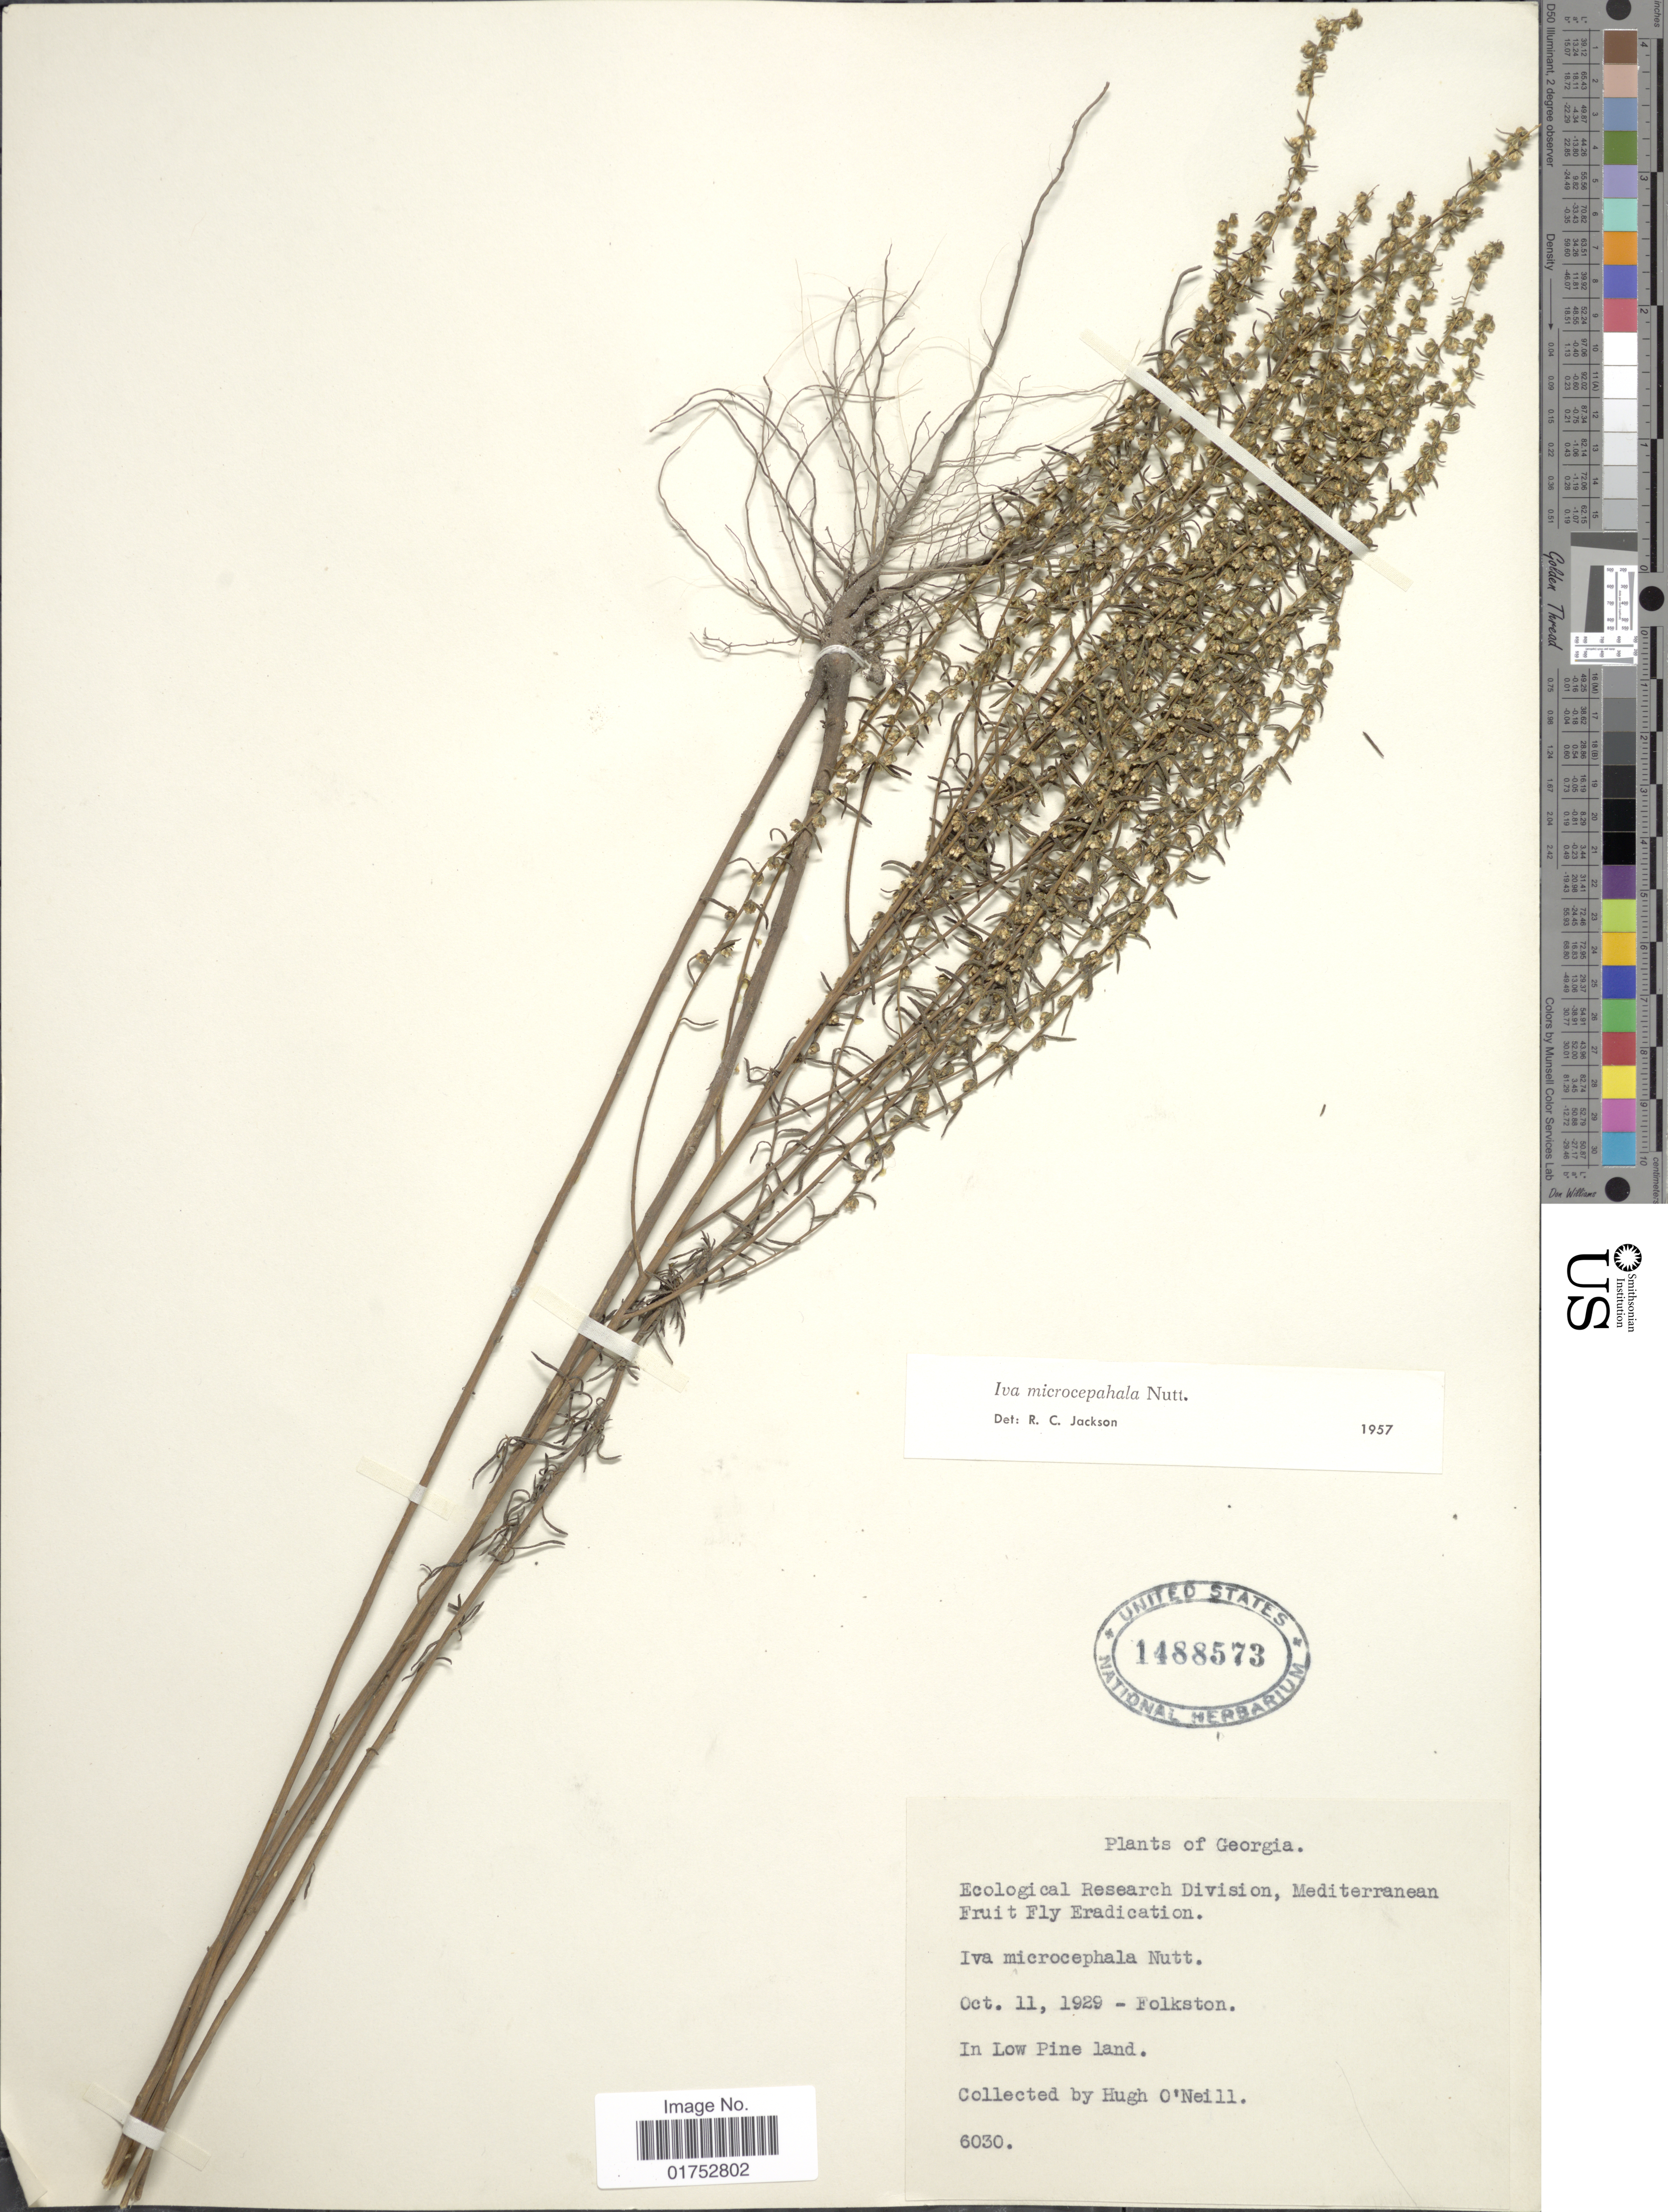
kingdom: Plantae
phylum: Tracheophyta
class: Magnoliopsida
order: Asterales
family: Asteraceae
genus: Iva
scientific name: Iva microcephala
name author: Nutt.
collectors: H. O'Neill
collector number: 6030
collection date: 1929-10-11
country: United States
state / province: Georgia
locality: Folkston, Low Pine Land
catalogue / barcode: US 1488573